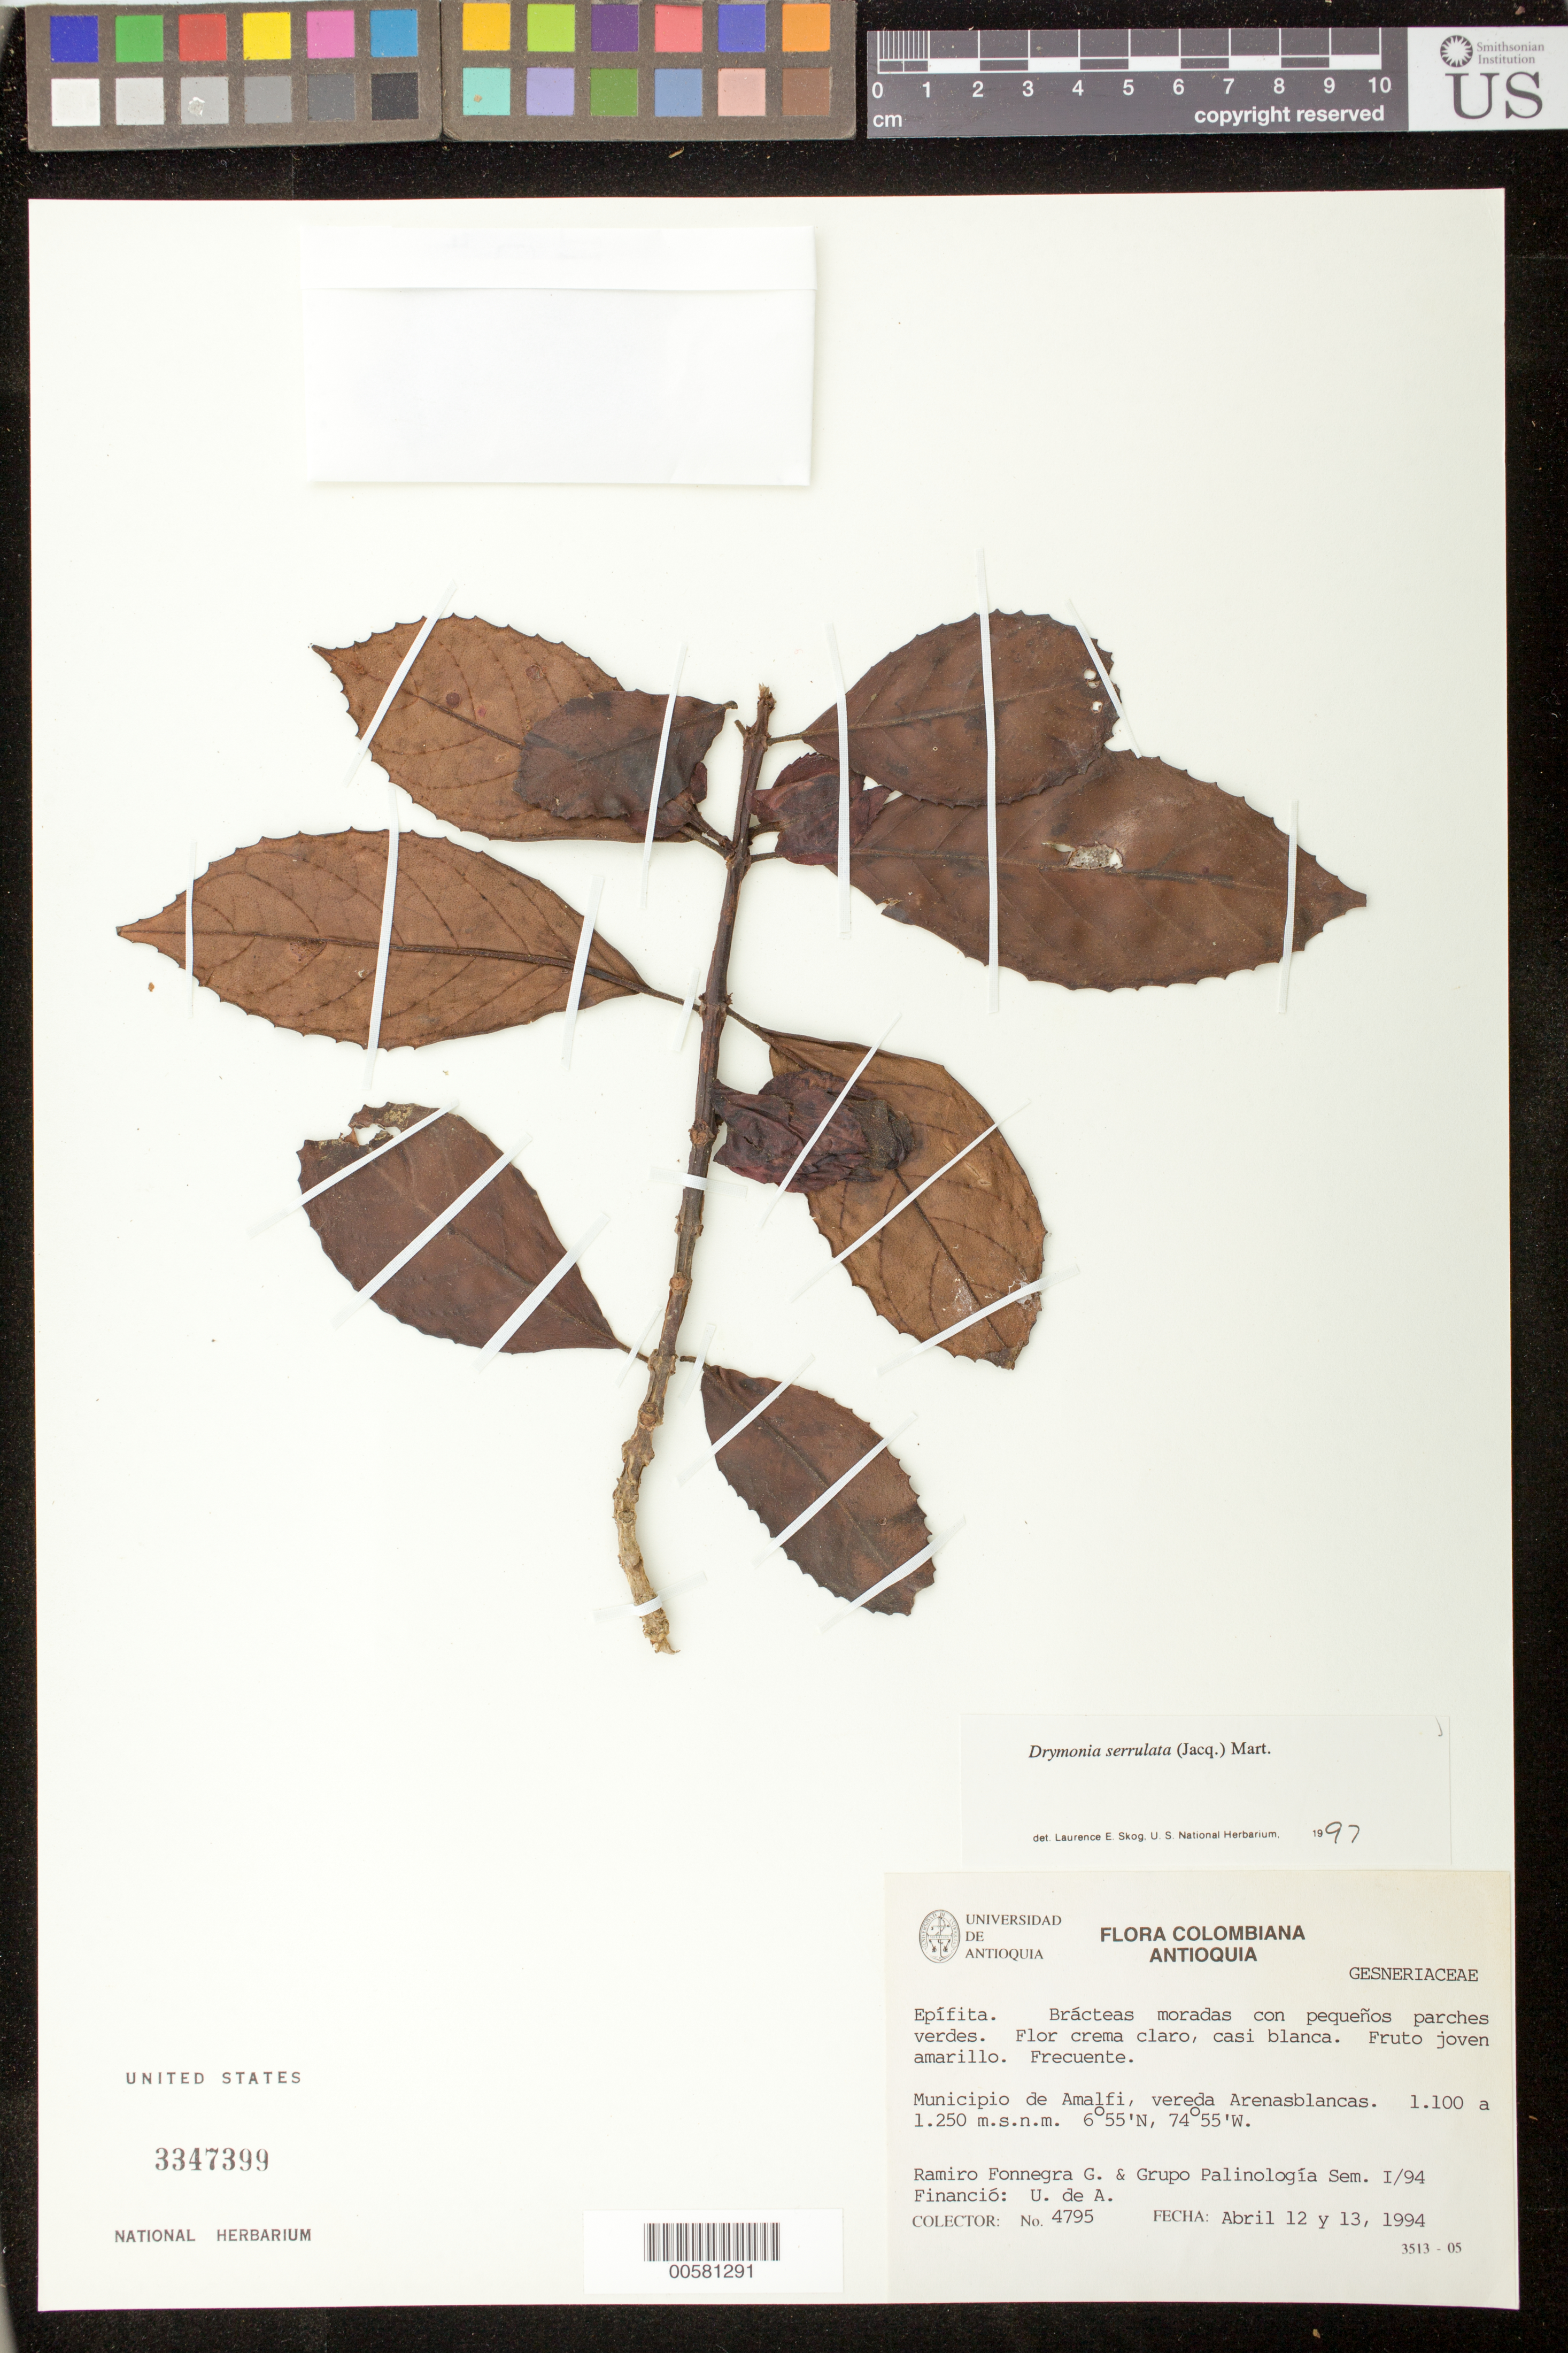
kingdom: Plantae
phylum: Tracheophyta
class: Magnoliopsida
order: Lamiales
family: Gesneriaceae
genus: Drymonia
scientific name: Drymonia serrulata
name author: (Jacq.) Mart.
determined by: Skog, Laurence E.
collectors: R. Fonnegra G. & Grupo Palinología Sem.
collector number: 4795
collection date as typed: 12-13 Apr 1994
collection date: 1994-04-12/1994-04-13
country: Colombia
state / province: Antioquia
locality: Mpio. de Amalfi, vereda Arenasblancas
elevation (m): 1100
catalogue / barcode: US 3347399